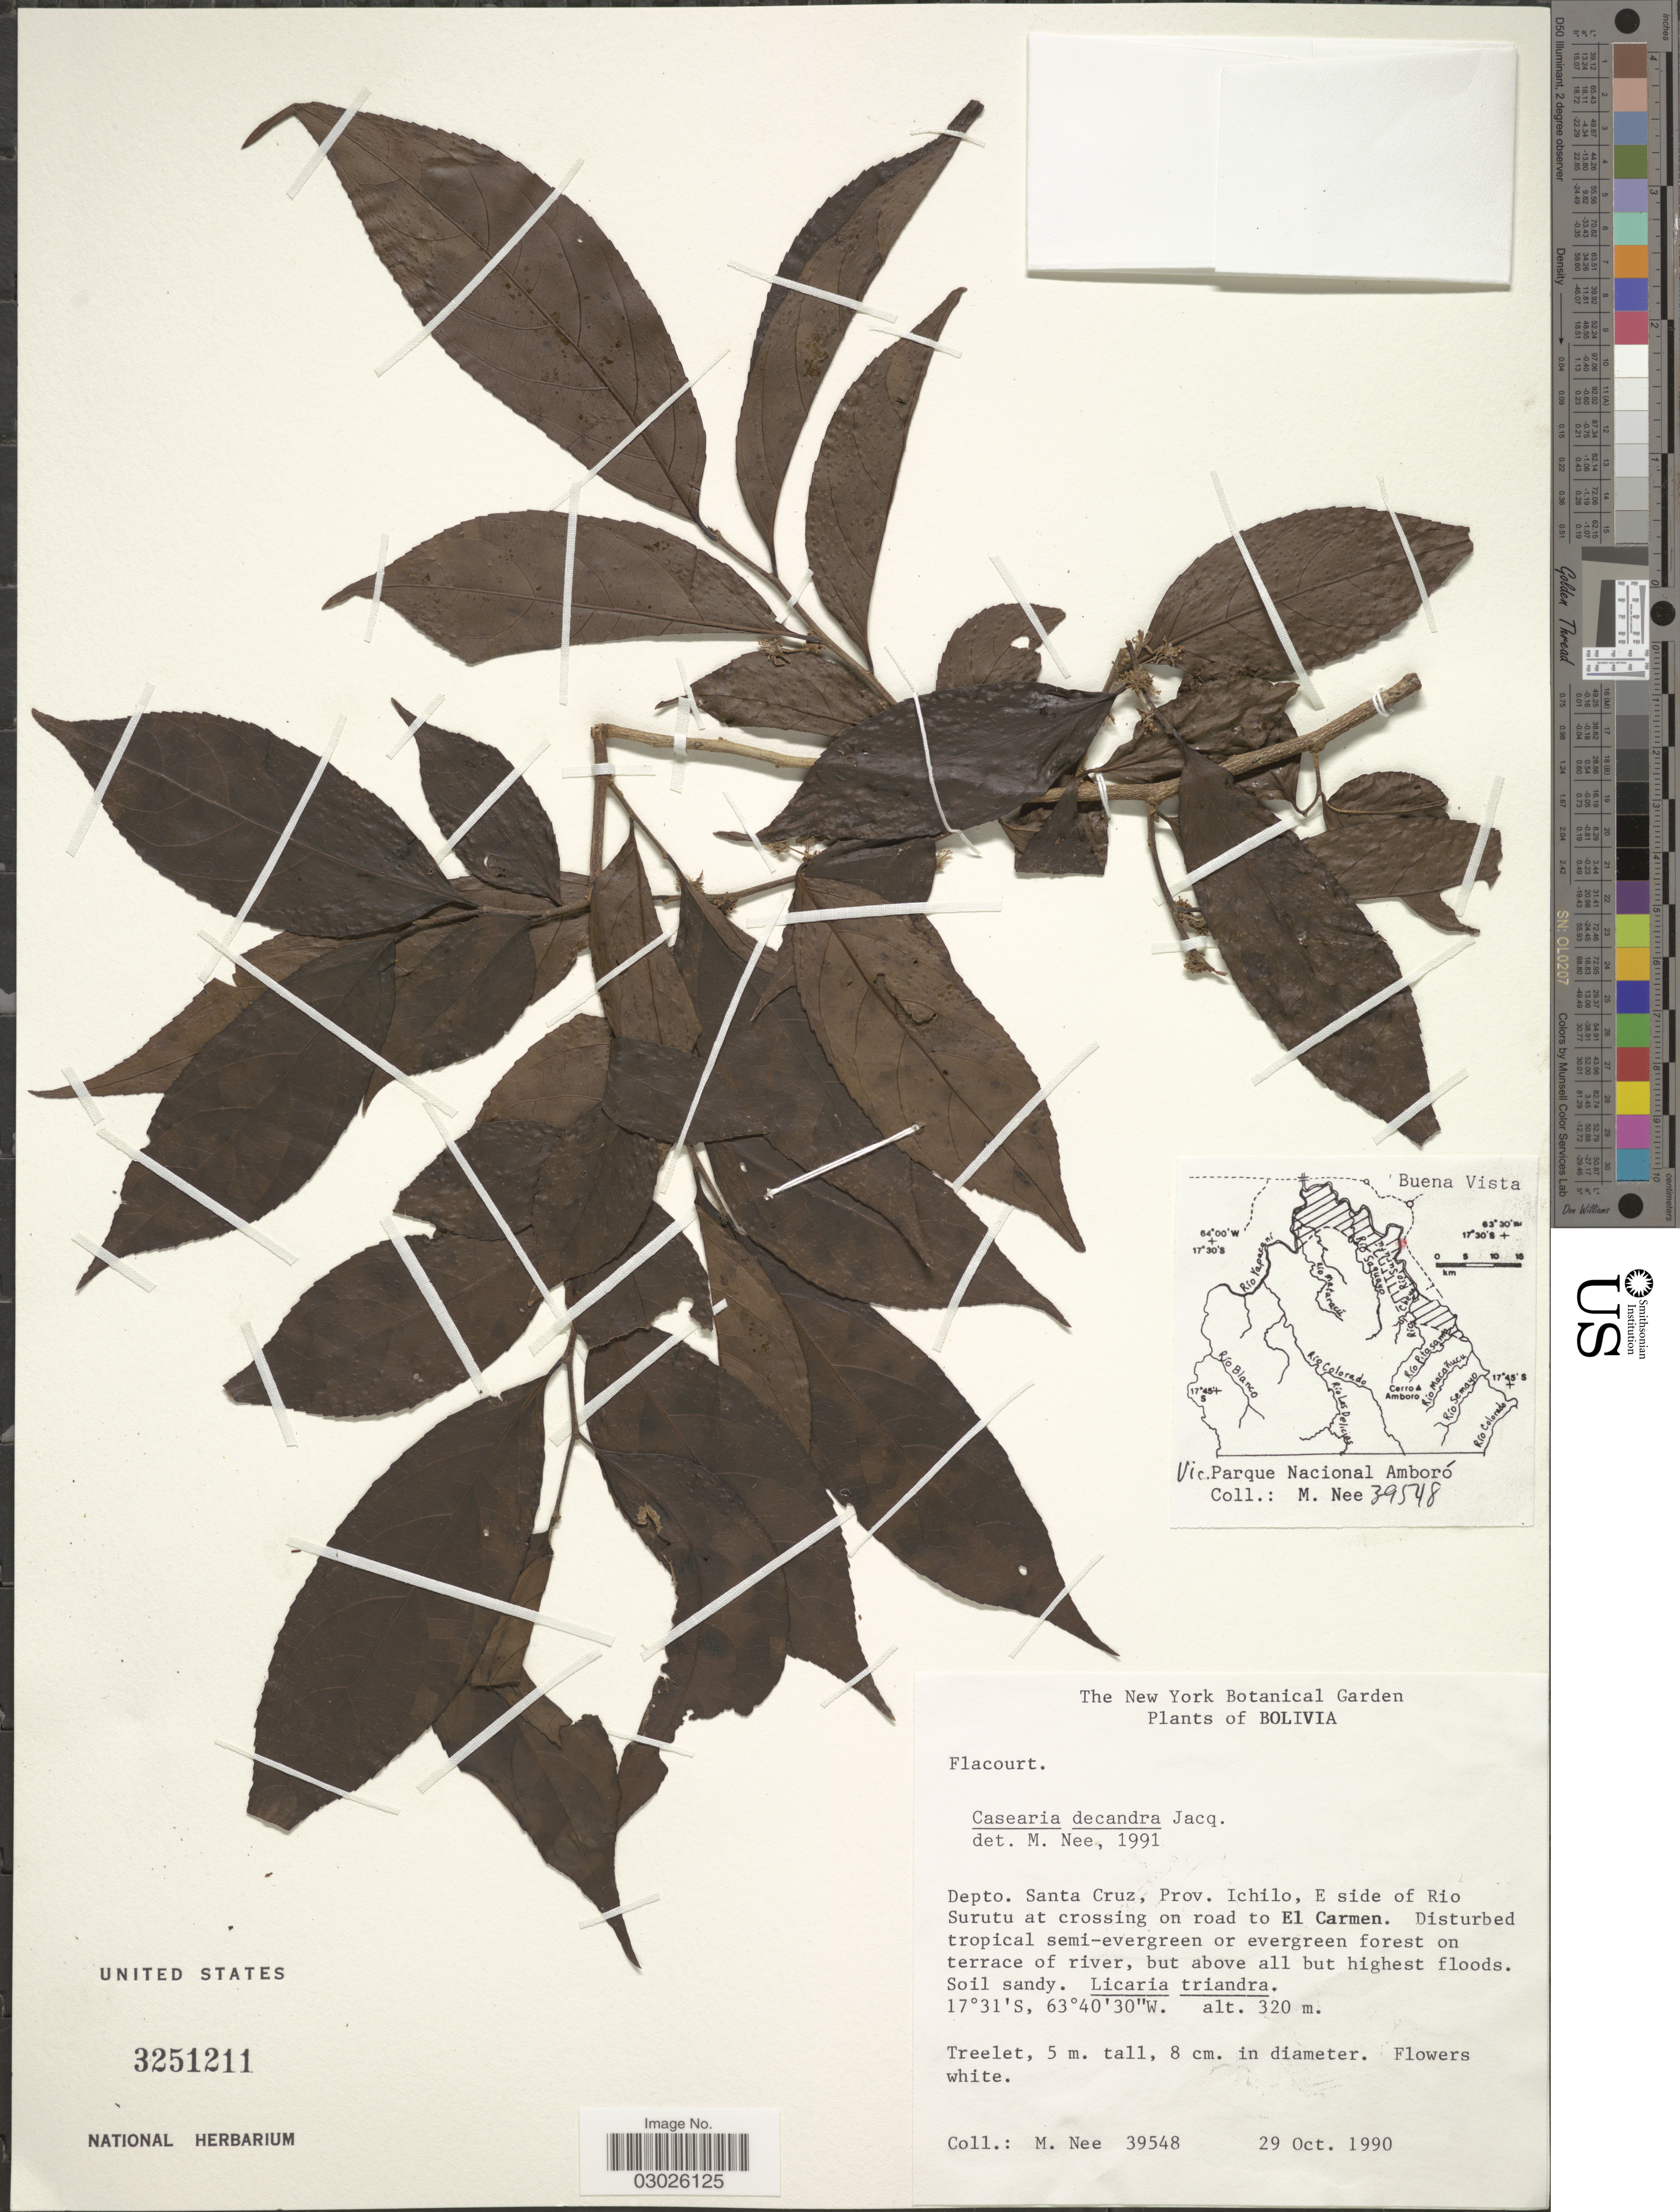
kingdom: Plantae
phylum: Tracheophyta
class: Magnoliopsida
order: Malpighiales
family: Salicaceae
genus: Casearia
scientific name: Casearia decandra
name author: Jacq.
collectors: M. Nee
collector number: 39548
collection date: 1990-10-29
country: Bolivia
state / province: Santa Cruz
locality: Depto. Santa Cruz, Prov. Ichilo, E side of Rio Surutu at crossing on road to El Carmen.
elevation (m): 320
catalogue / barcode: US 3251211